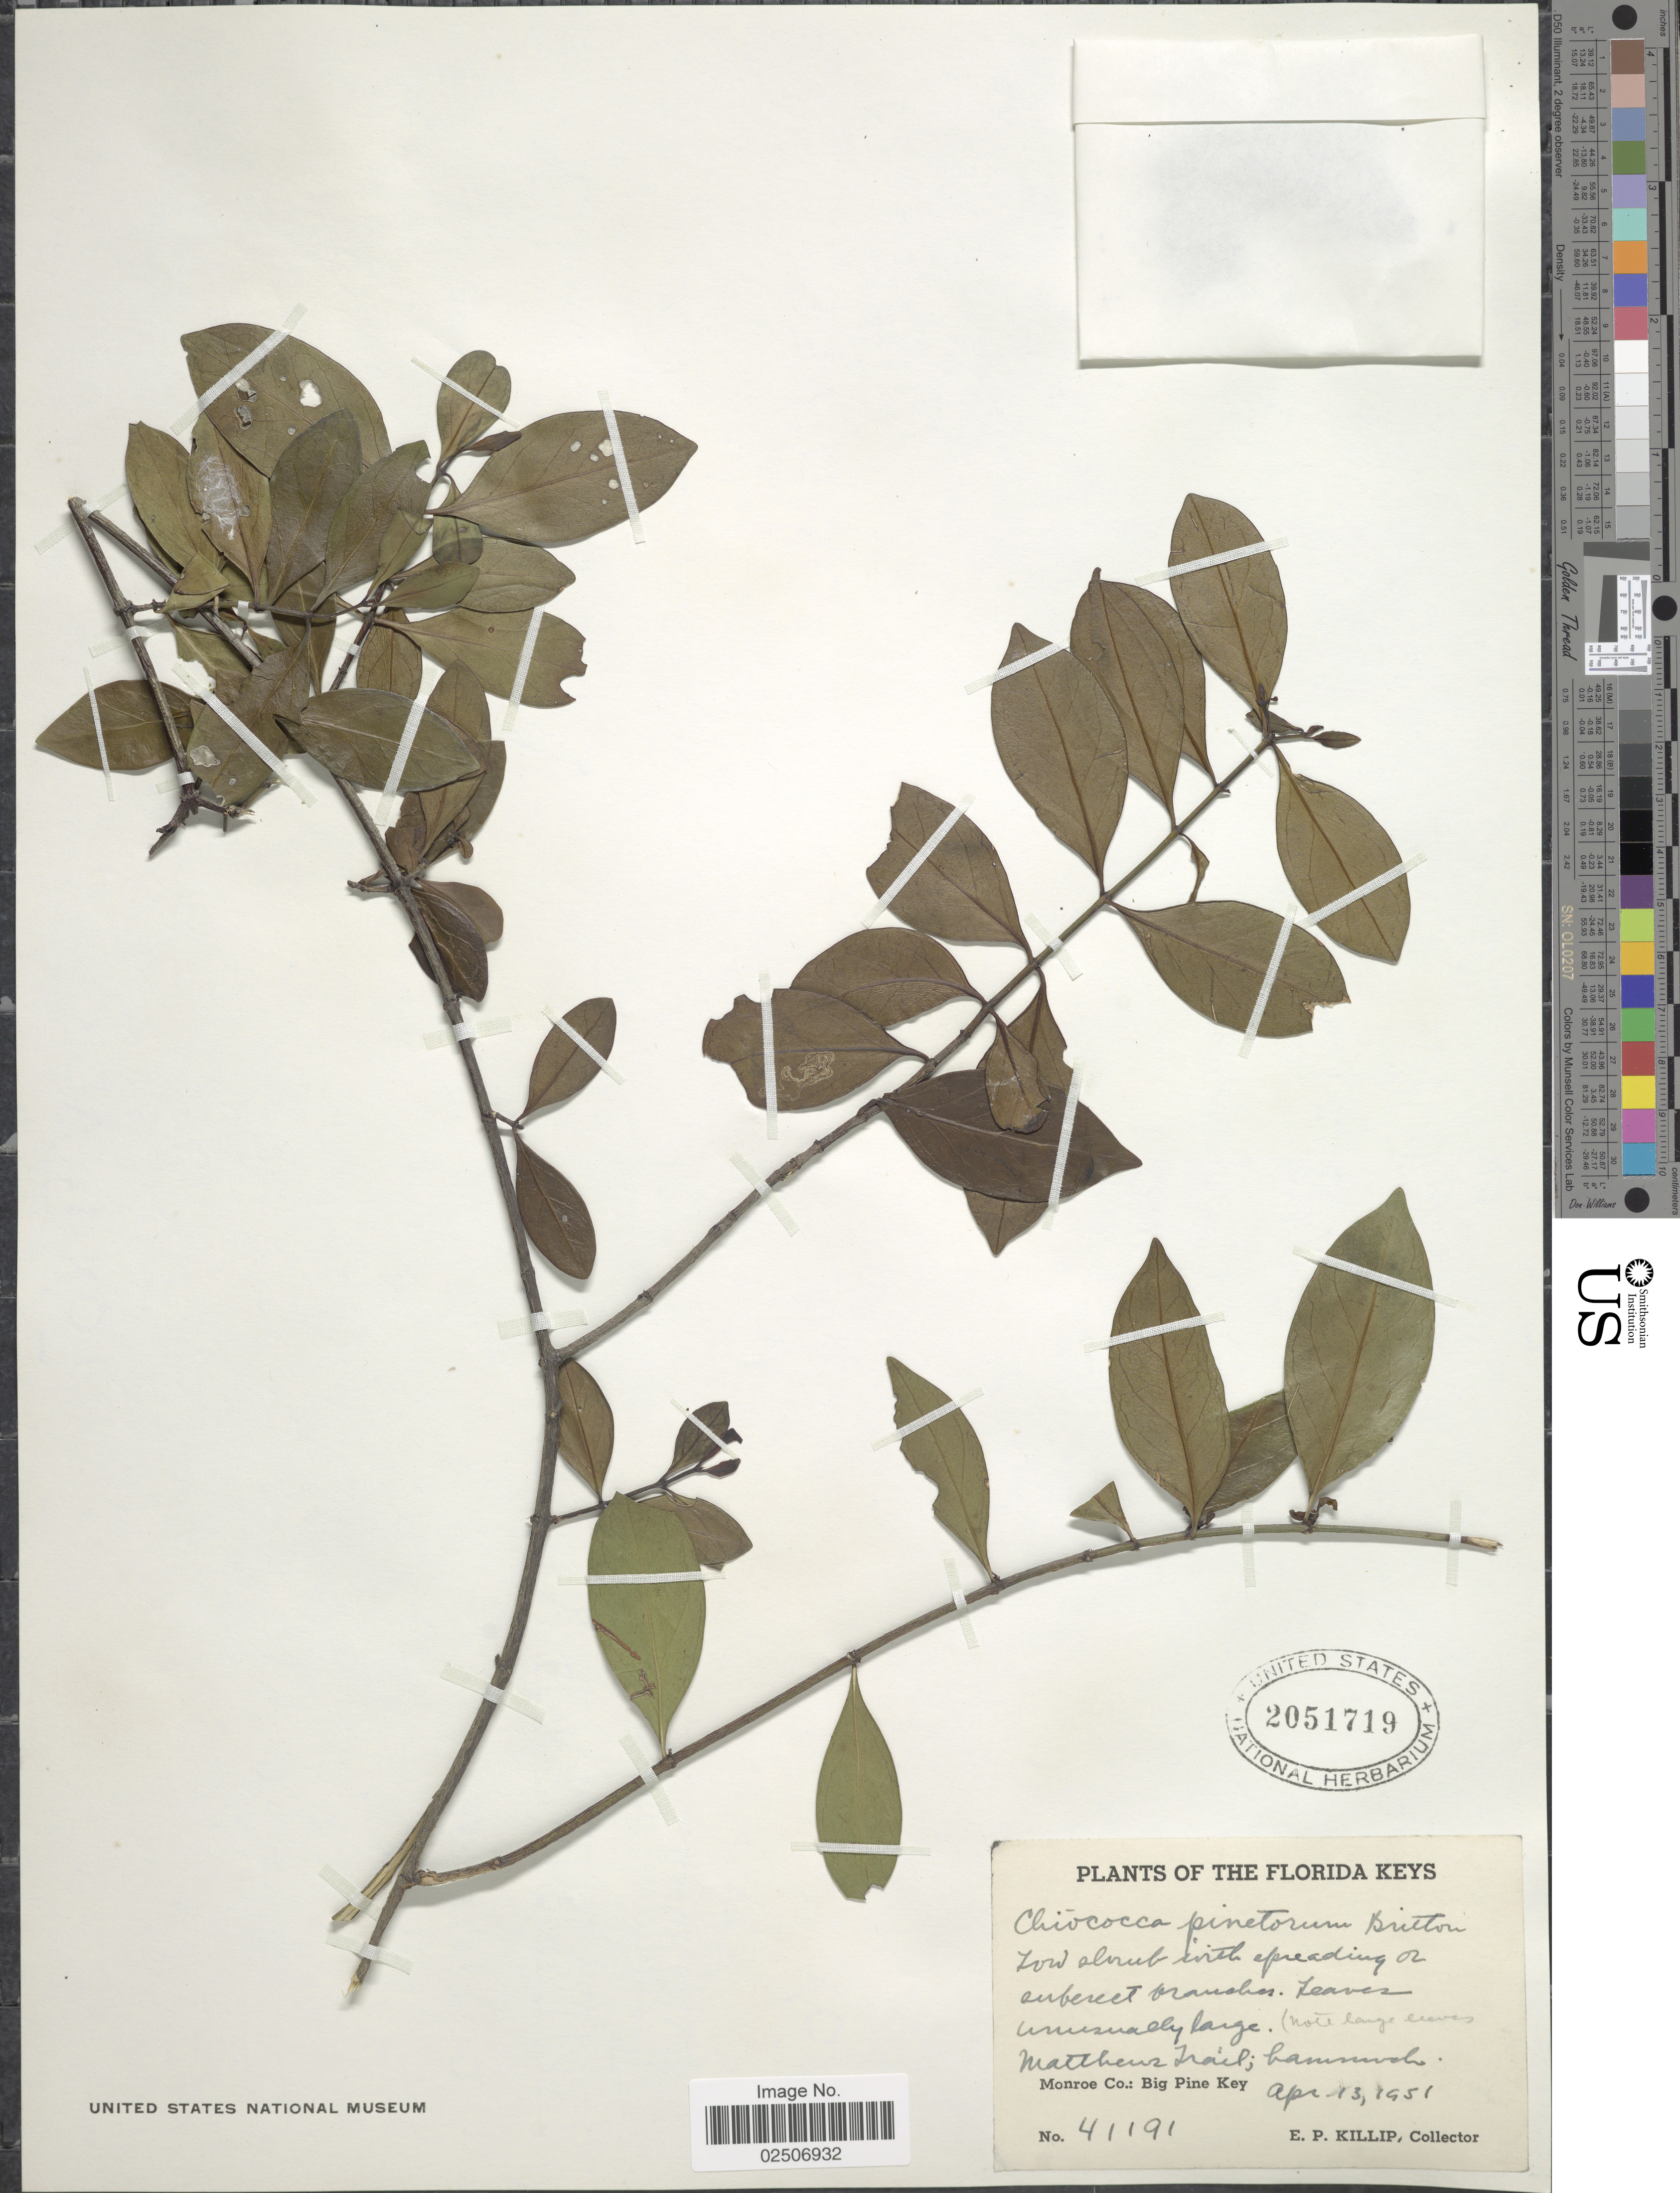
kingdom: Plantae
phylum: Tracheophyta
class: Magnoliopsida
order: Gentianales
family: Rubiaceae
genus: Chiococca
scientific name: Chiococca pinetorum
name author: Britton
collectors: E. P. Killip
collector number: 41191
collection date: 1951-04-13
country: United States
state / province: Florida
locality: Florida Keys, Mattews Trail; hammock, Monroe Co.: Big Pine Key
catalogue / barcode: US 2051719